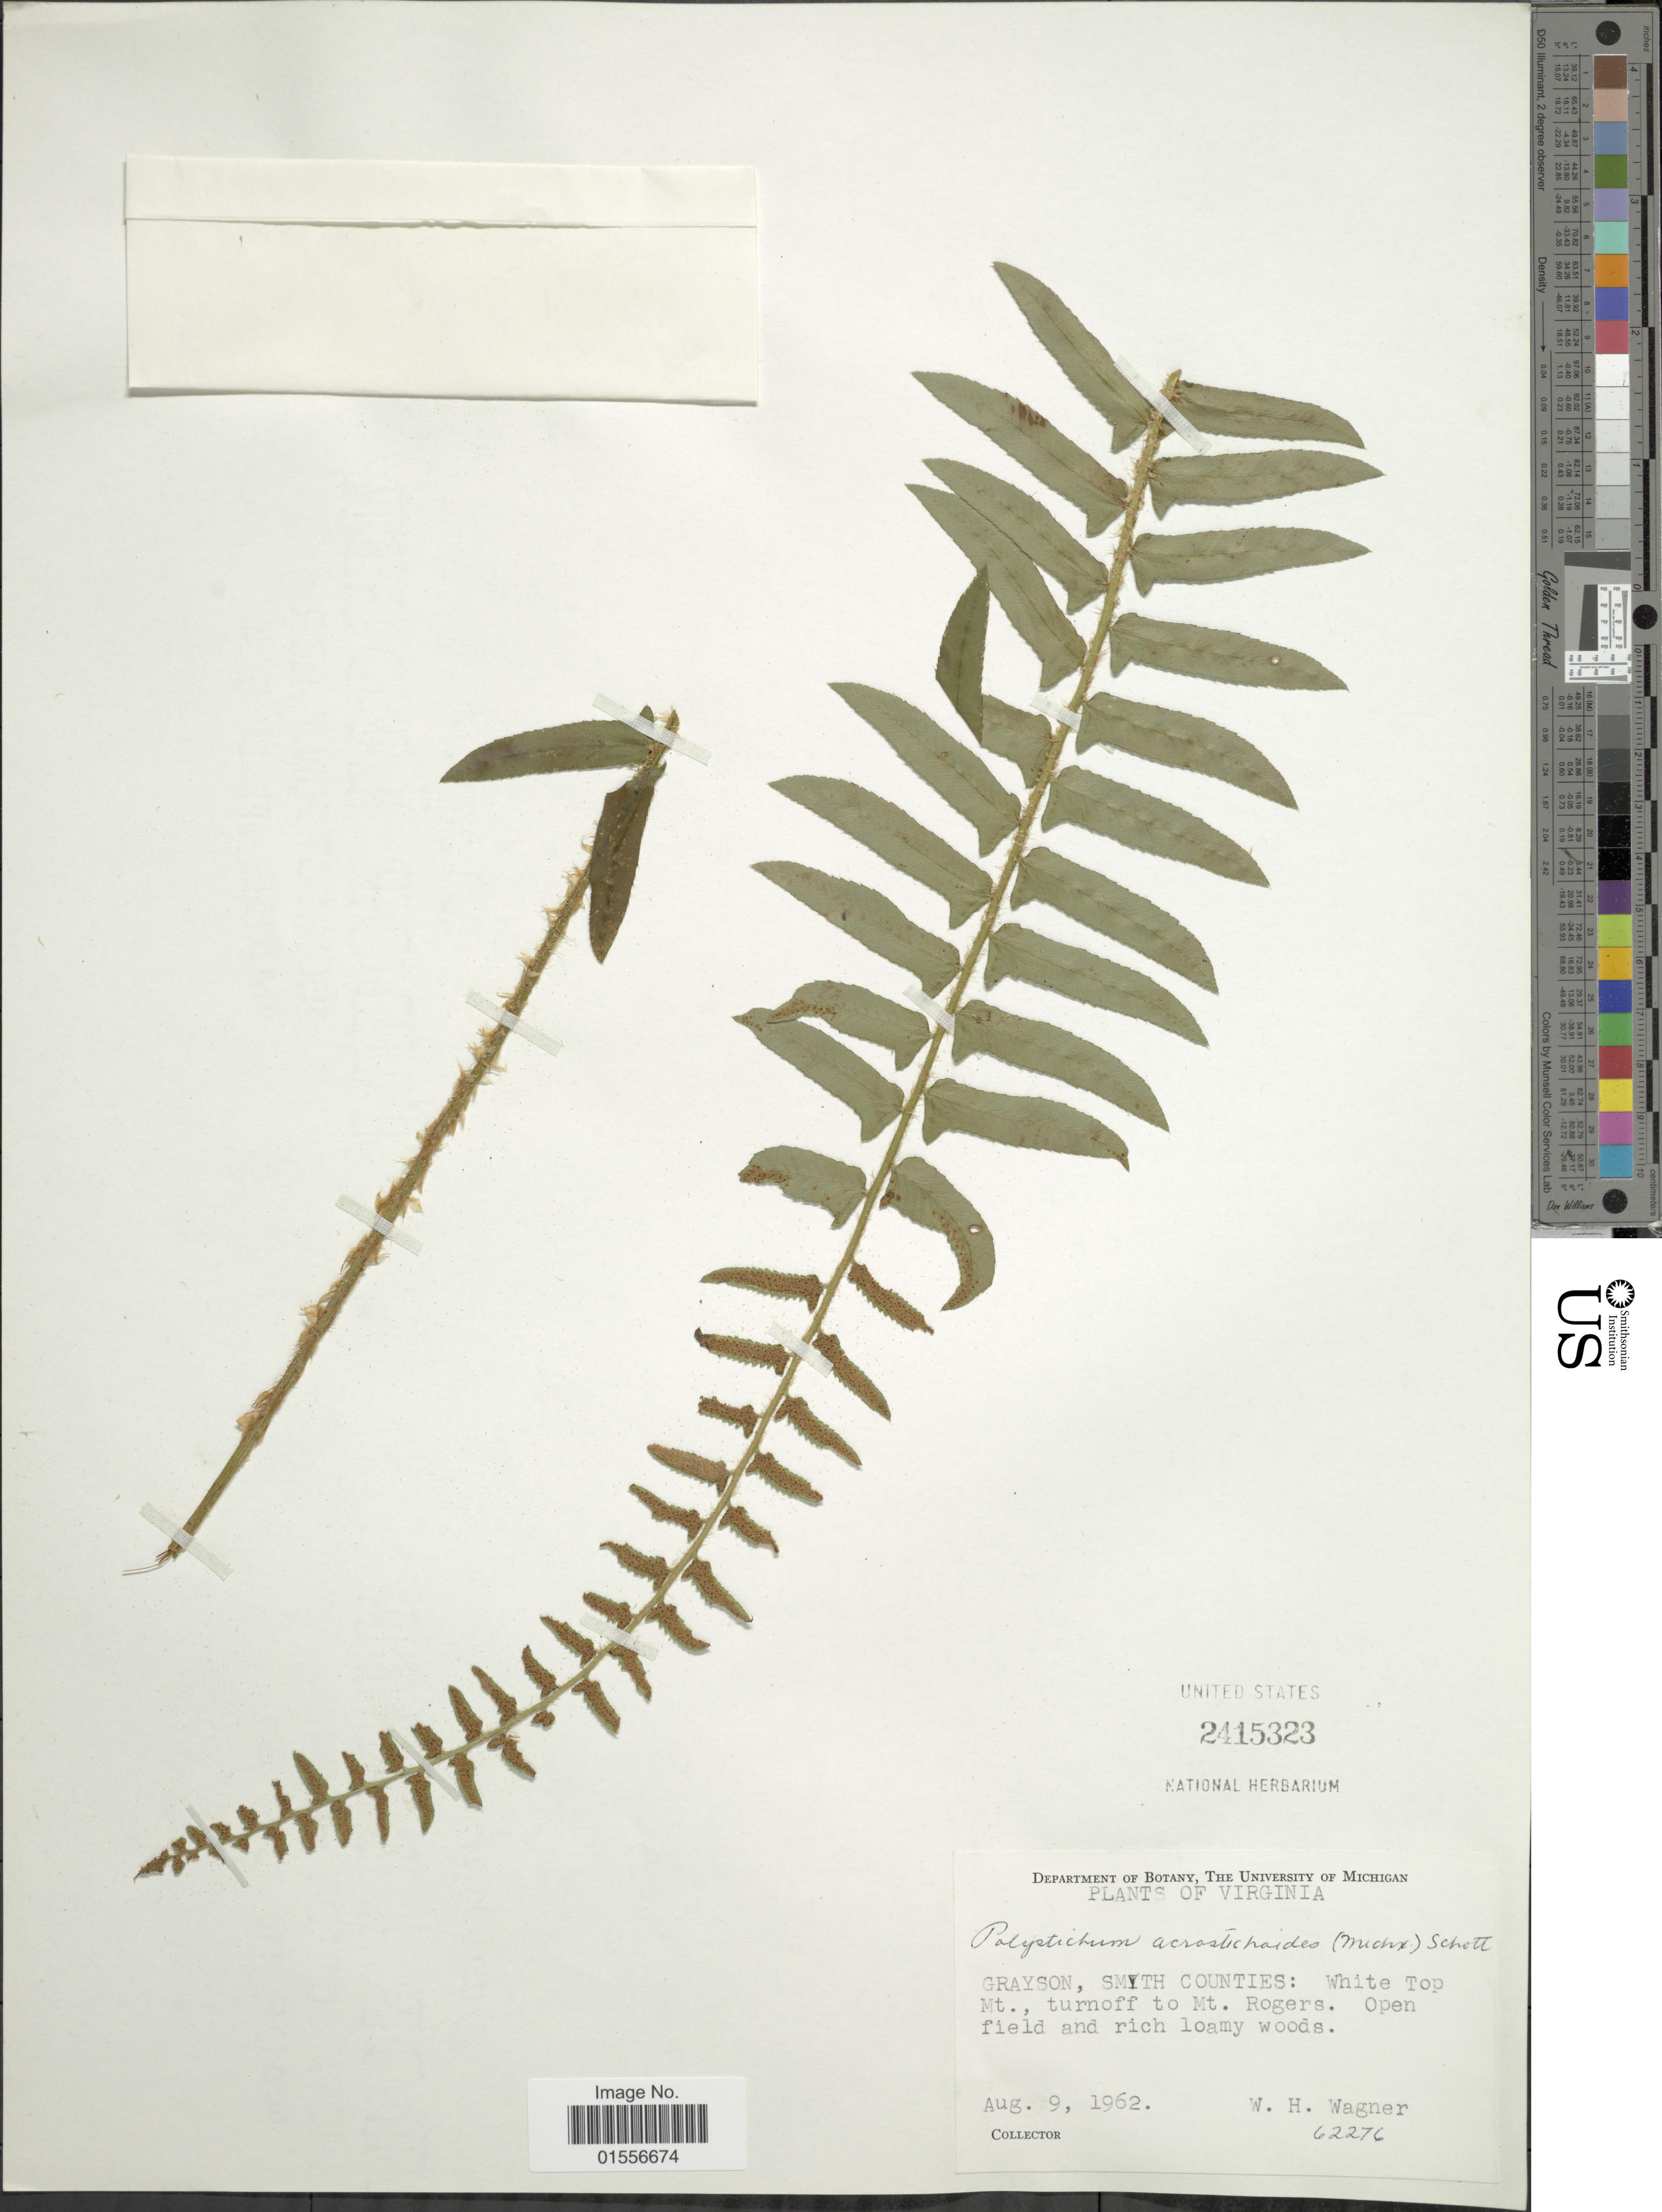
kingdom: Plantae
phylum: Tracheophyta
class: Polypodiopsida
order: Polypodiales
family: Dryopteridaceae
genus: Polystichum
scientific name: Polystichum acrostichoides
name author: (Michx.) Schott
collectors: W. H. Wagner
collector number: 62276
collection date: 1962-08-09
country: United States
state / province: Virginia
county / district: Grayson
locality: Grayson, Smith Counties: White Top Mt., turnoff to Mt. Rogers.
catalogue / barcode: US 2415323